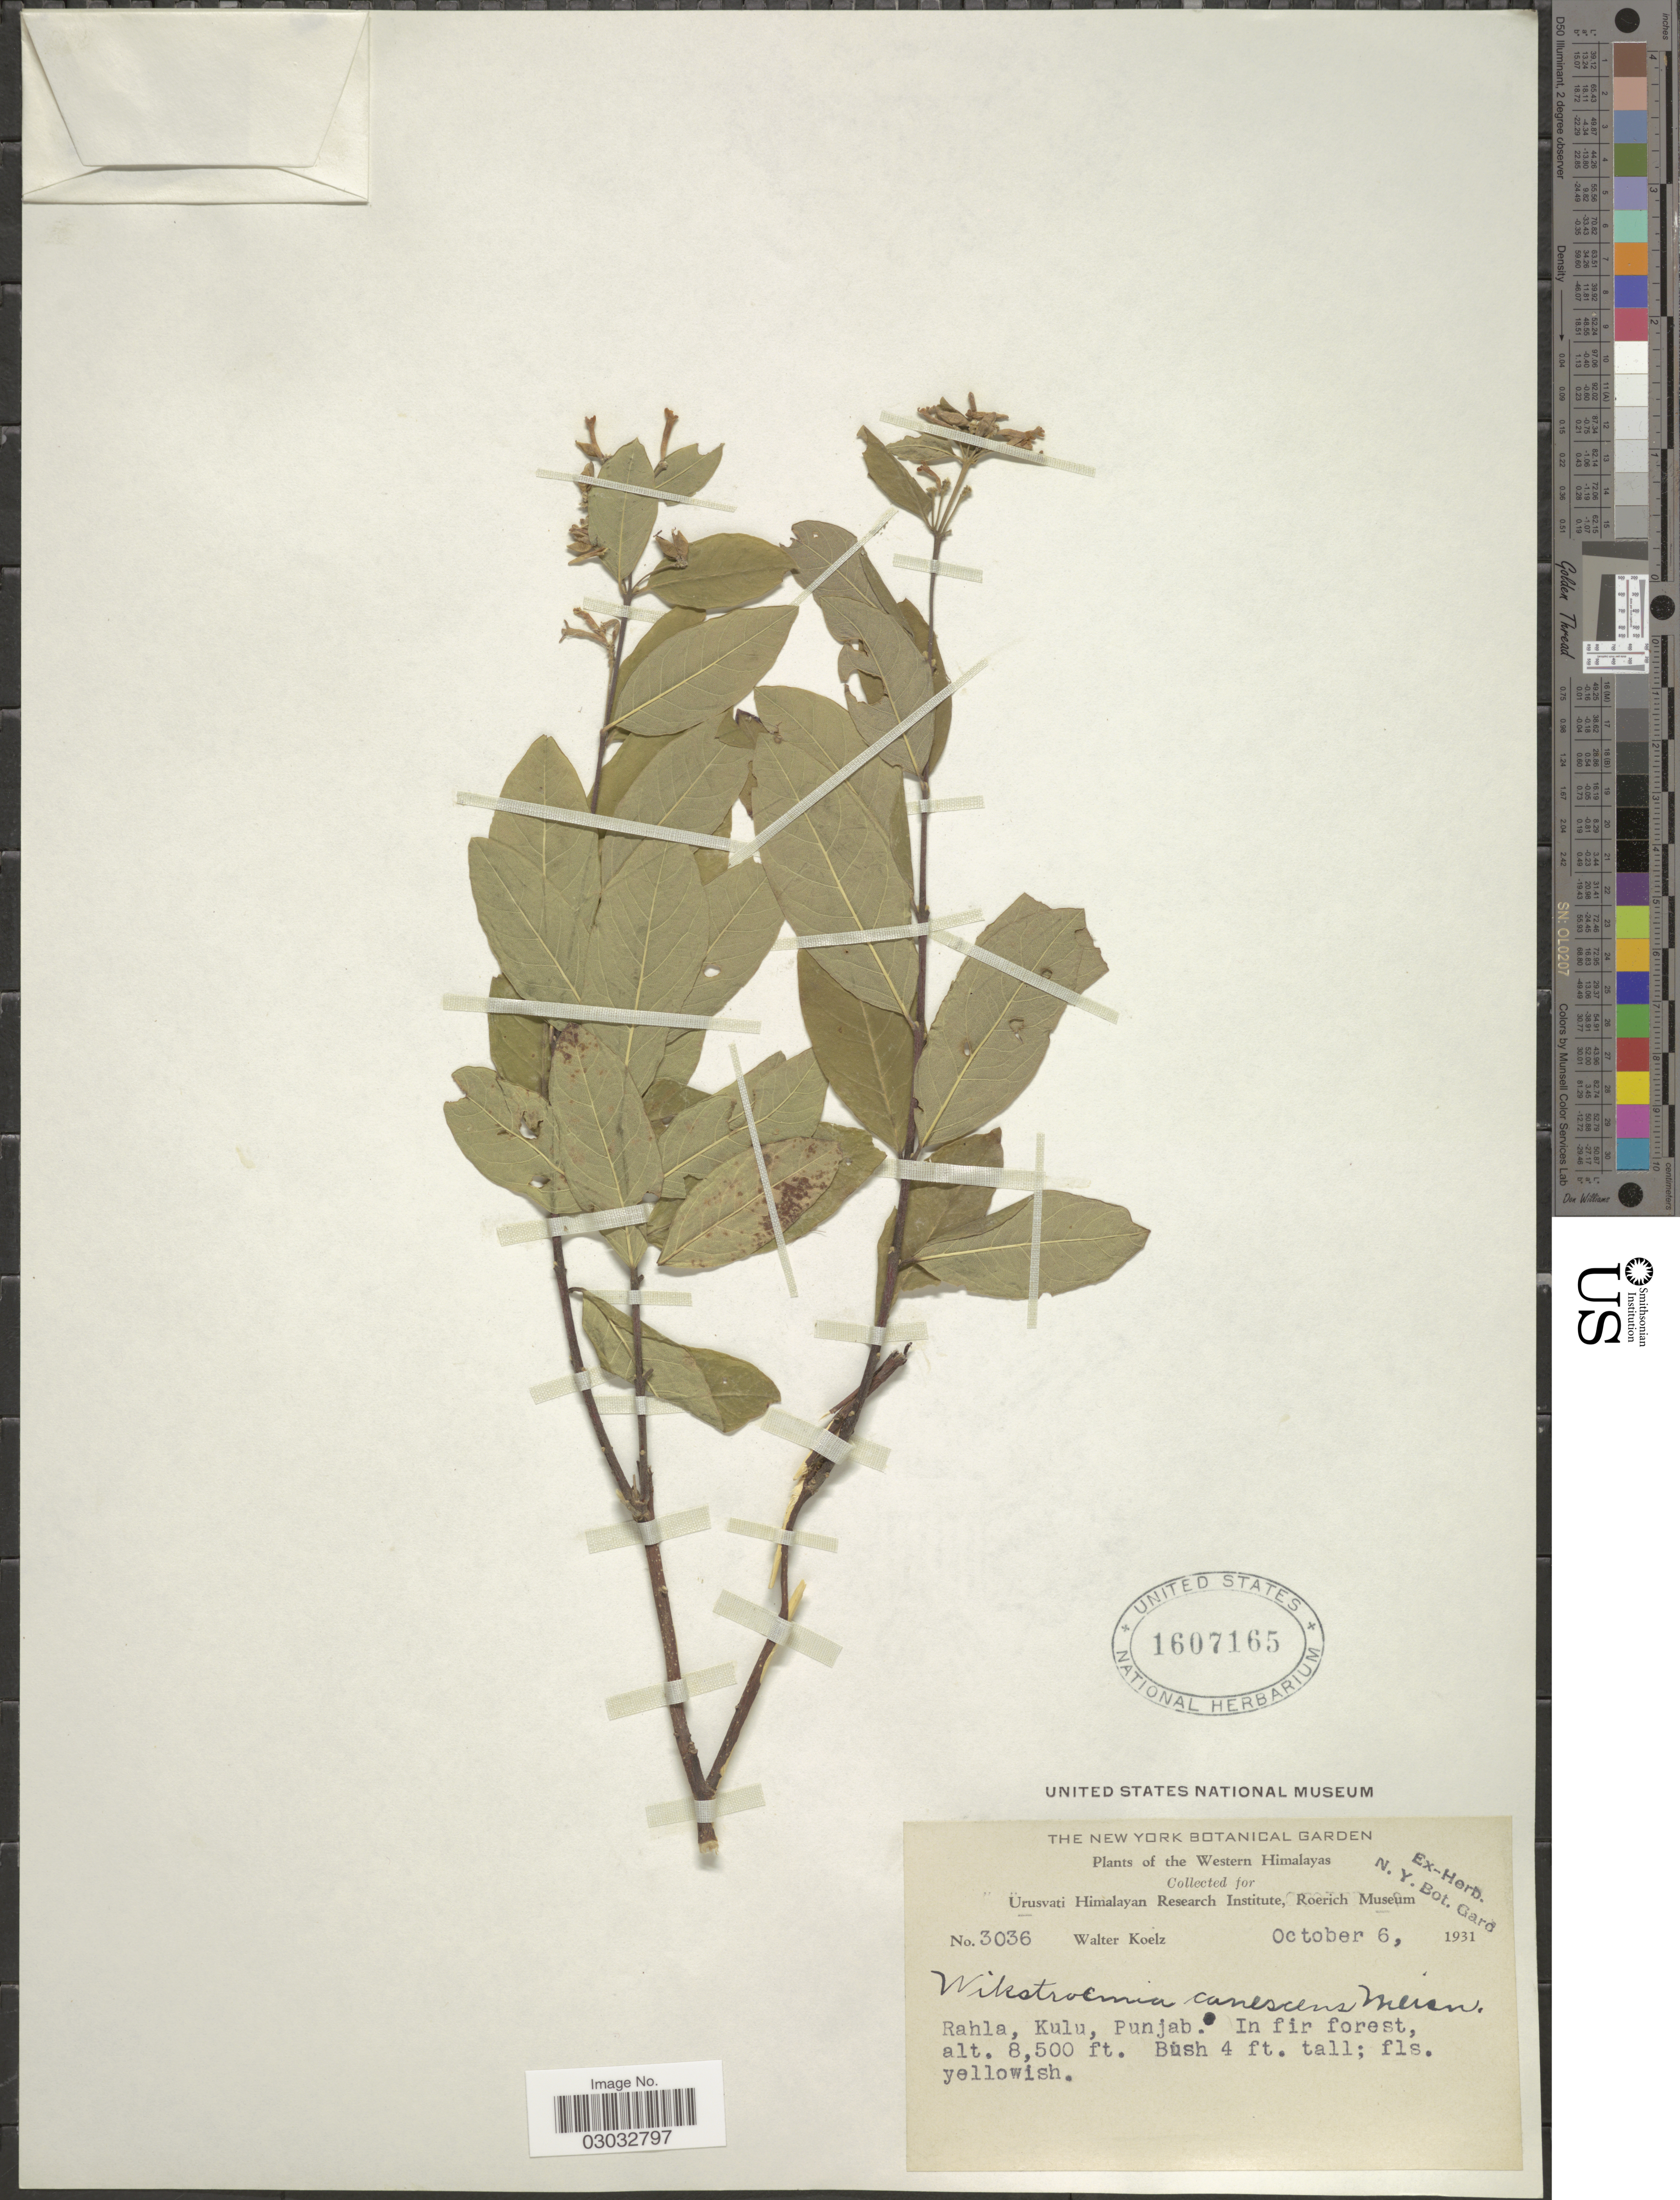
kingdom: Plantae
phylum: Tracheophyta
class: Magnoliopsida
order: Malvales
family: Thymelaeaceae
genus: Wikstroemia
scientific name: Wikstroemia canescens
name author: Meisn.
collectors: W. N. Koelz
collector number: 3036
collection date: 1931-10-06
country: India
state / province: Himachal Pradesh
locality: Western Himalayas, Rahla, Kulu, Punjab.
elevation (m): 2591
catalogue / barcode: US 1607165